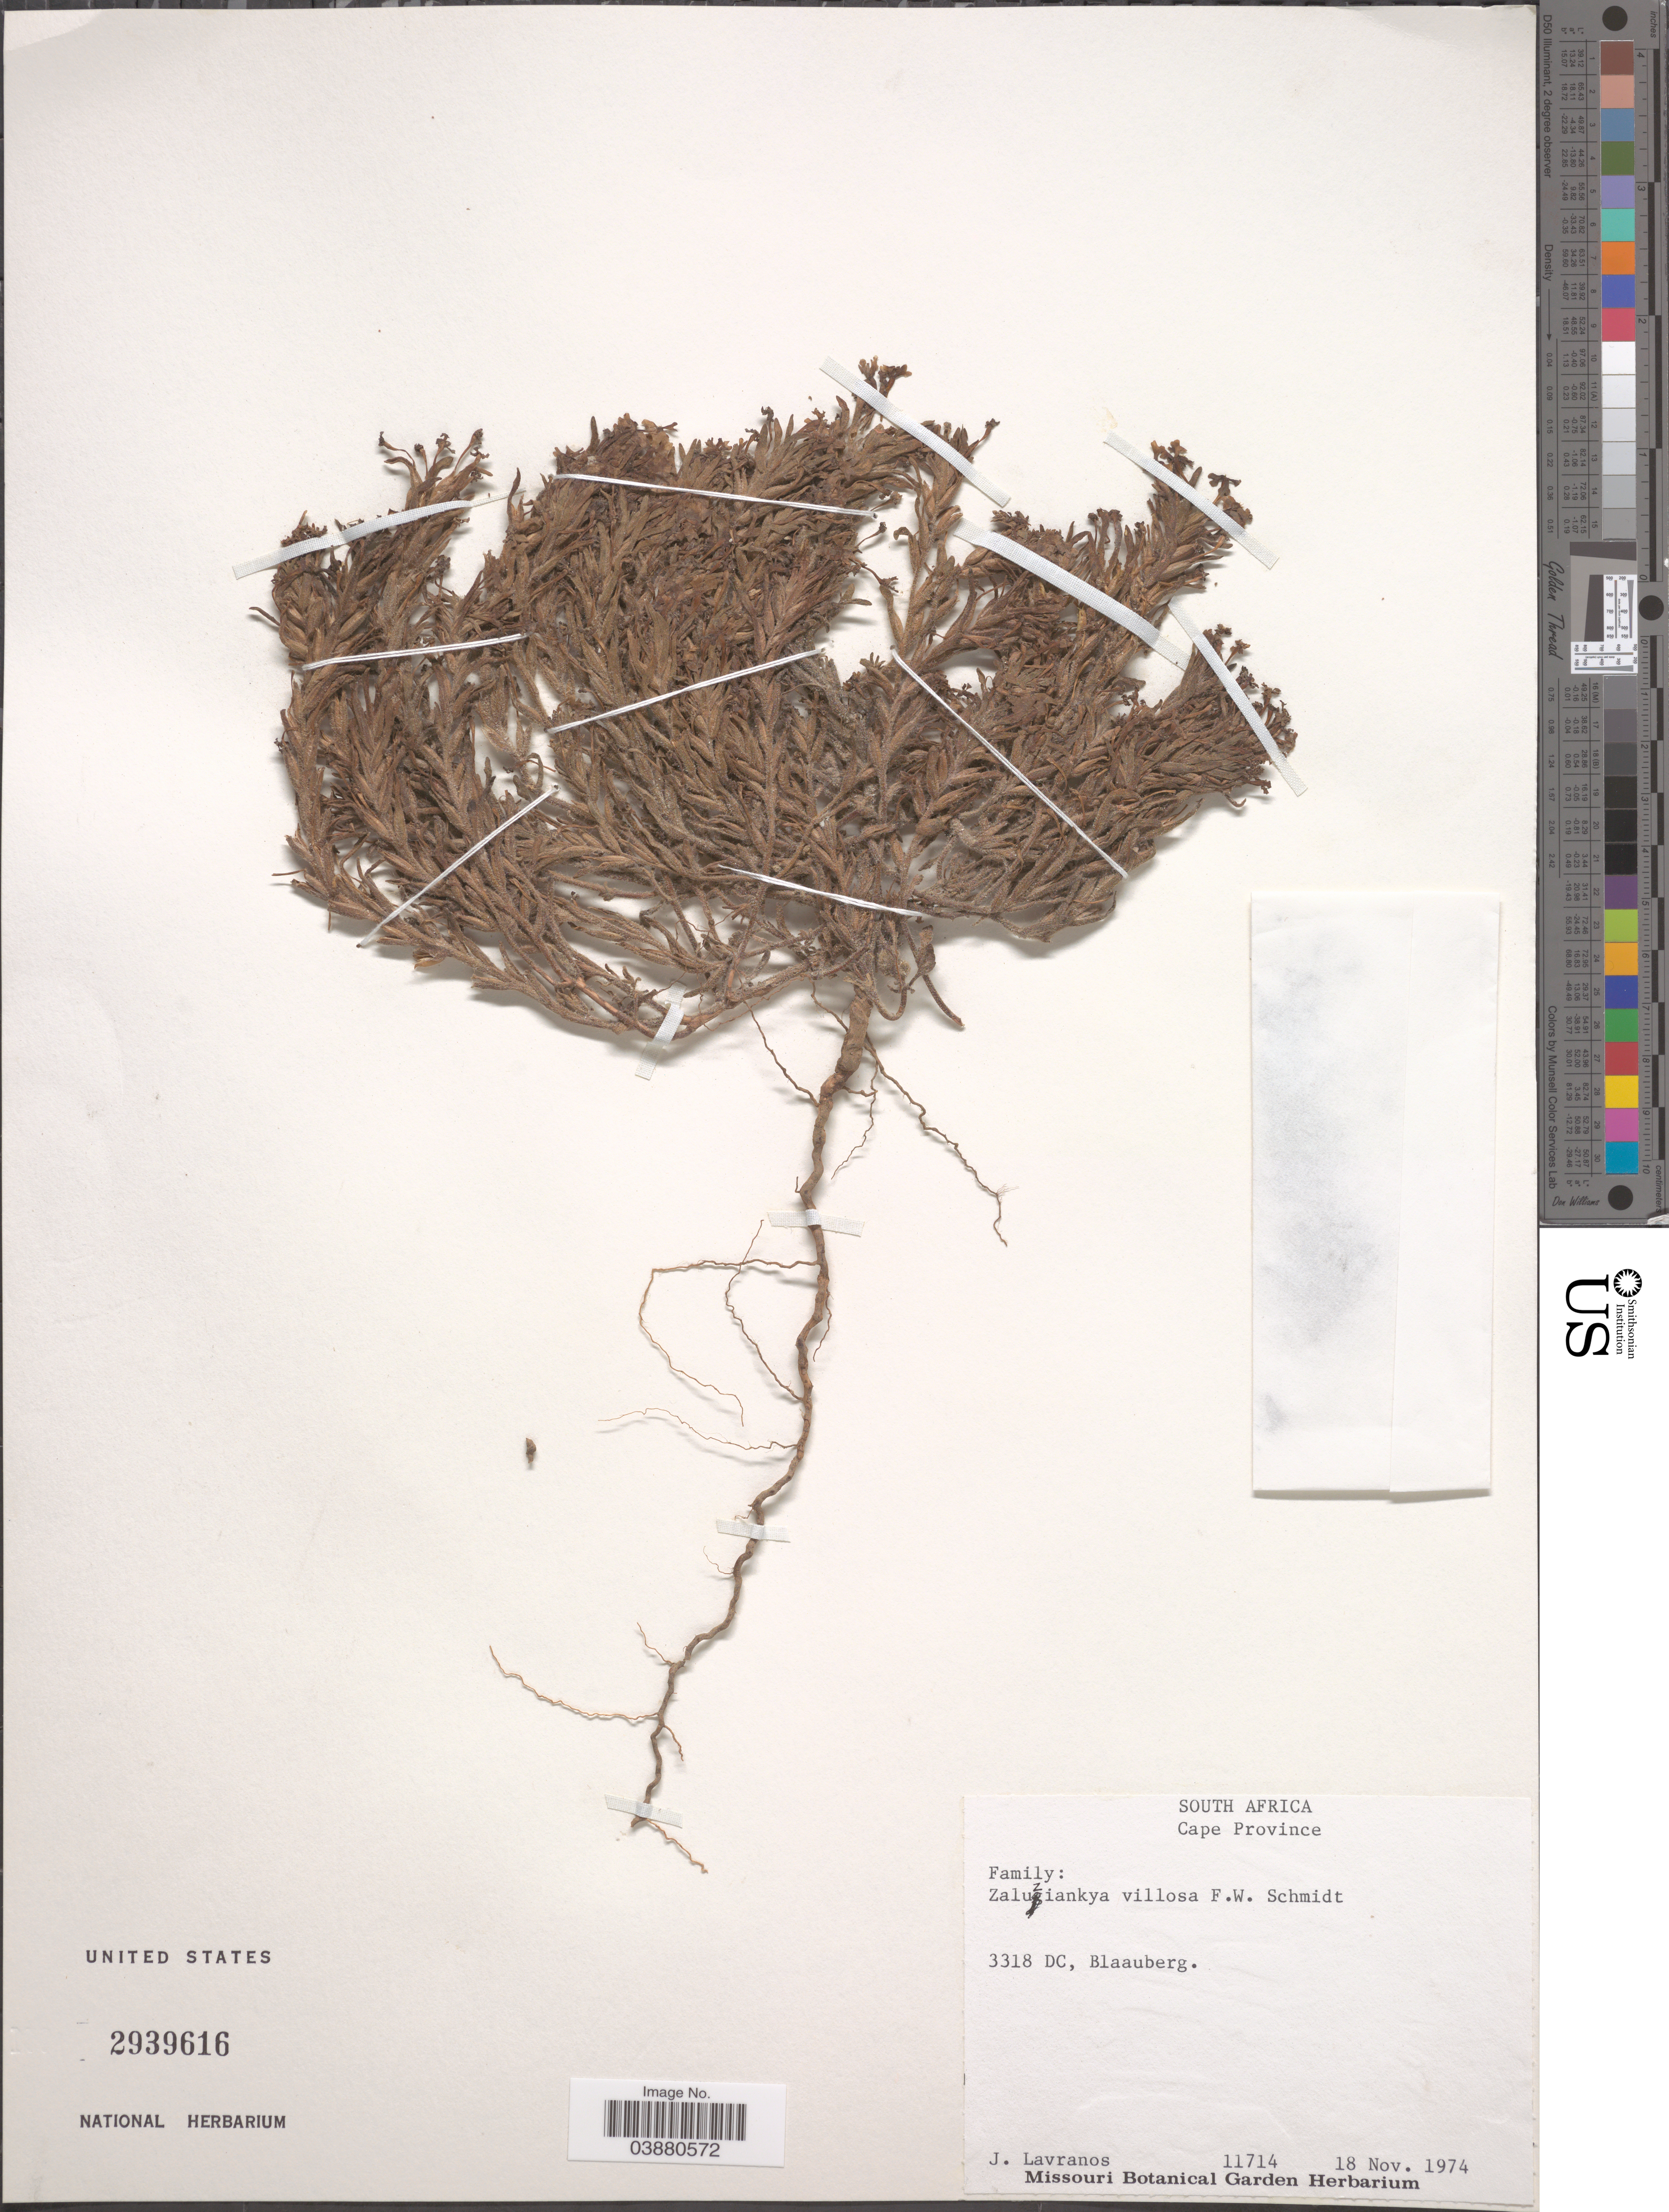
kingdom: Plantae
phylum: Tracheophyta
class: Magnoliopsida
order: Lamiales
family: Scrophulariaceae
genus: Zaluzianskya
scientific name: Zaluzianskya villosa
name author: F.W. Schmidt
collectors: J. Lavranos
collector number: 11714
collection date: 1974-11-18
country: South Africa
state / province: Western Cape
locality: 3318 DC, Blaauberg.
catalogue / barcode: US 2939616